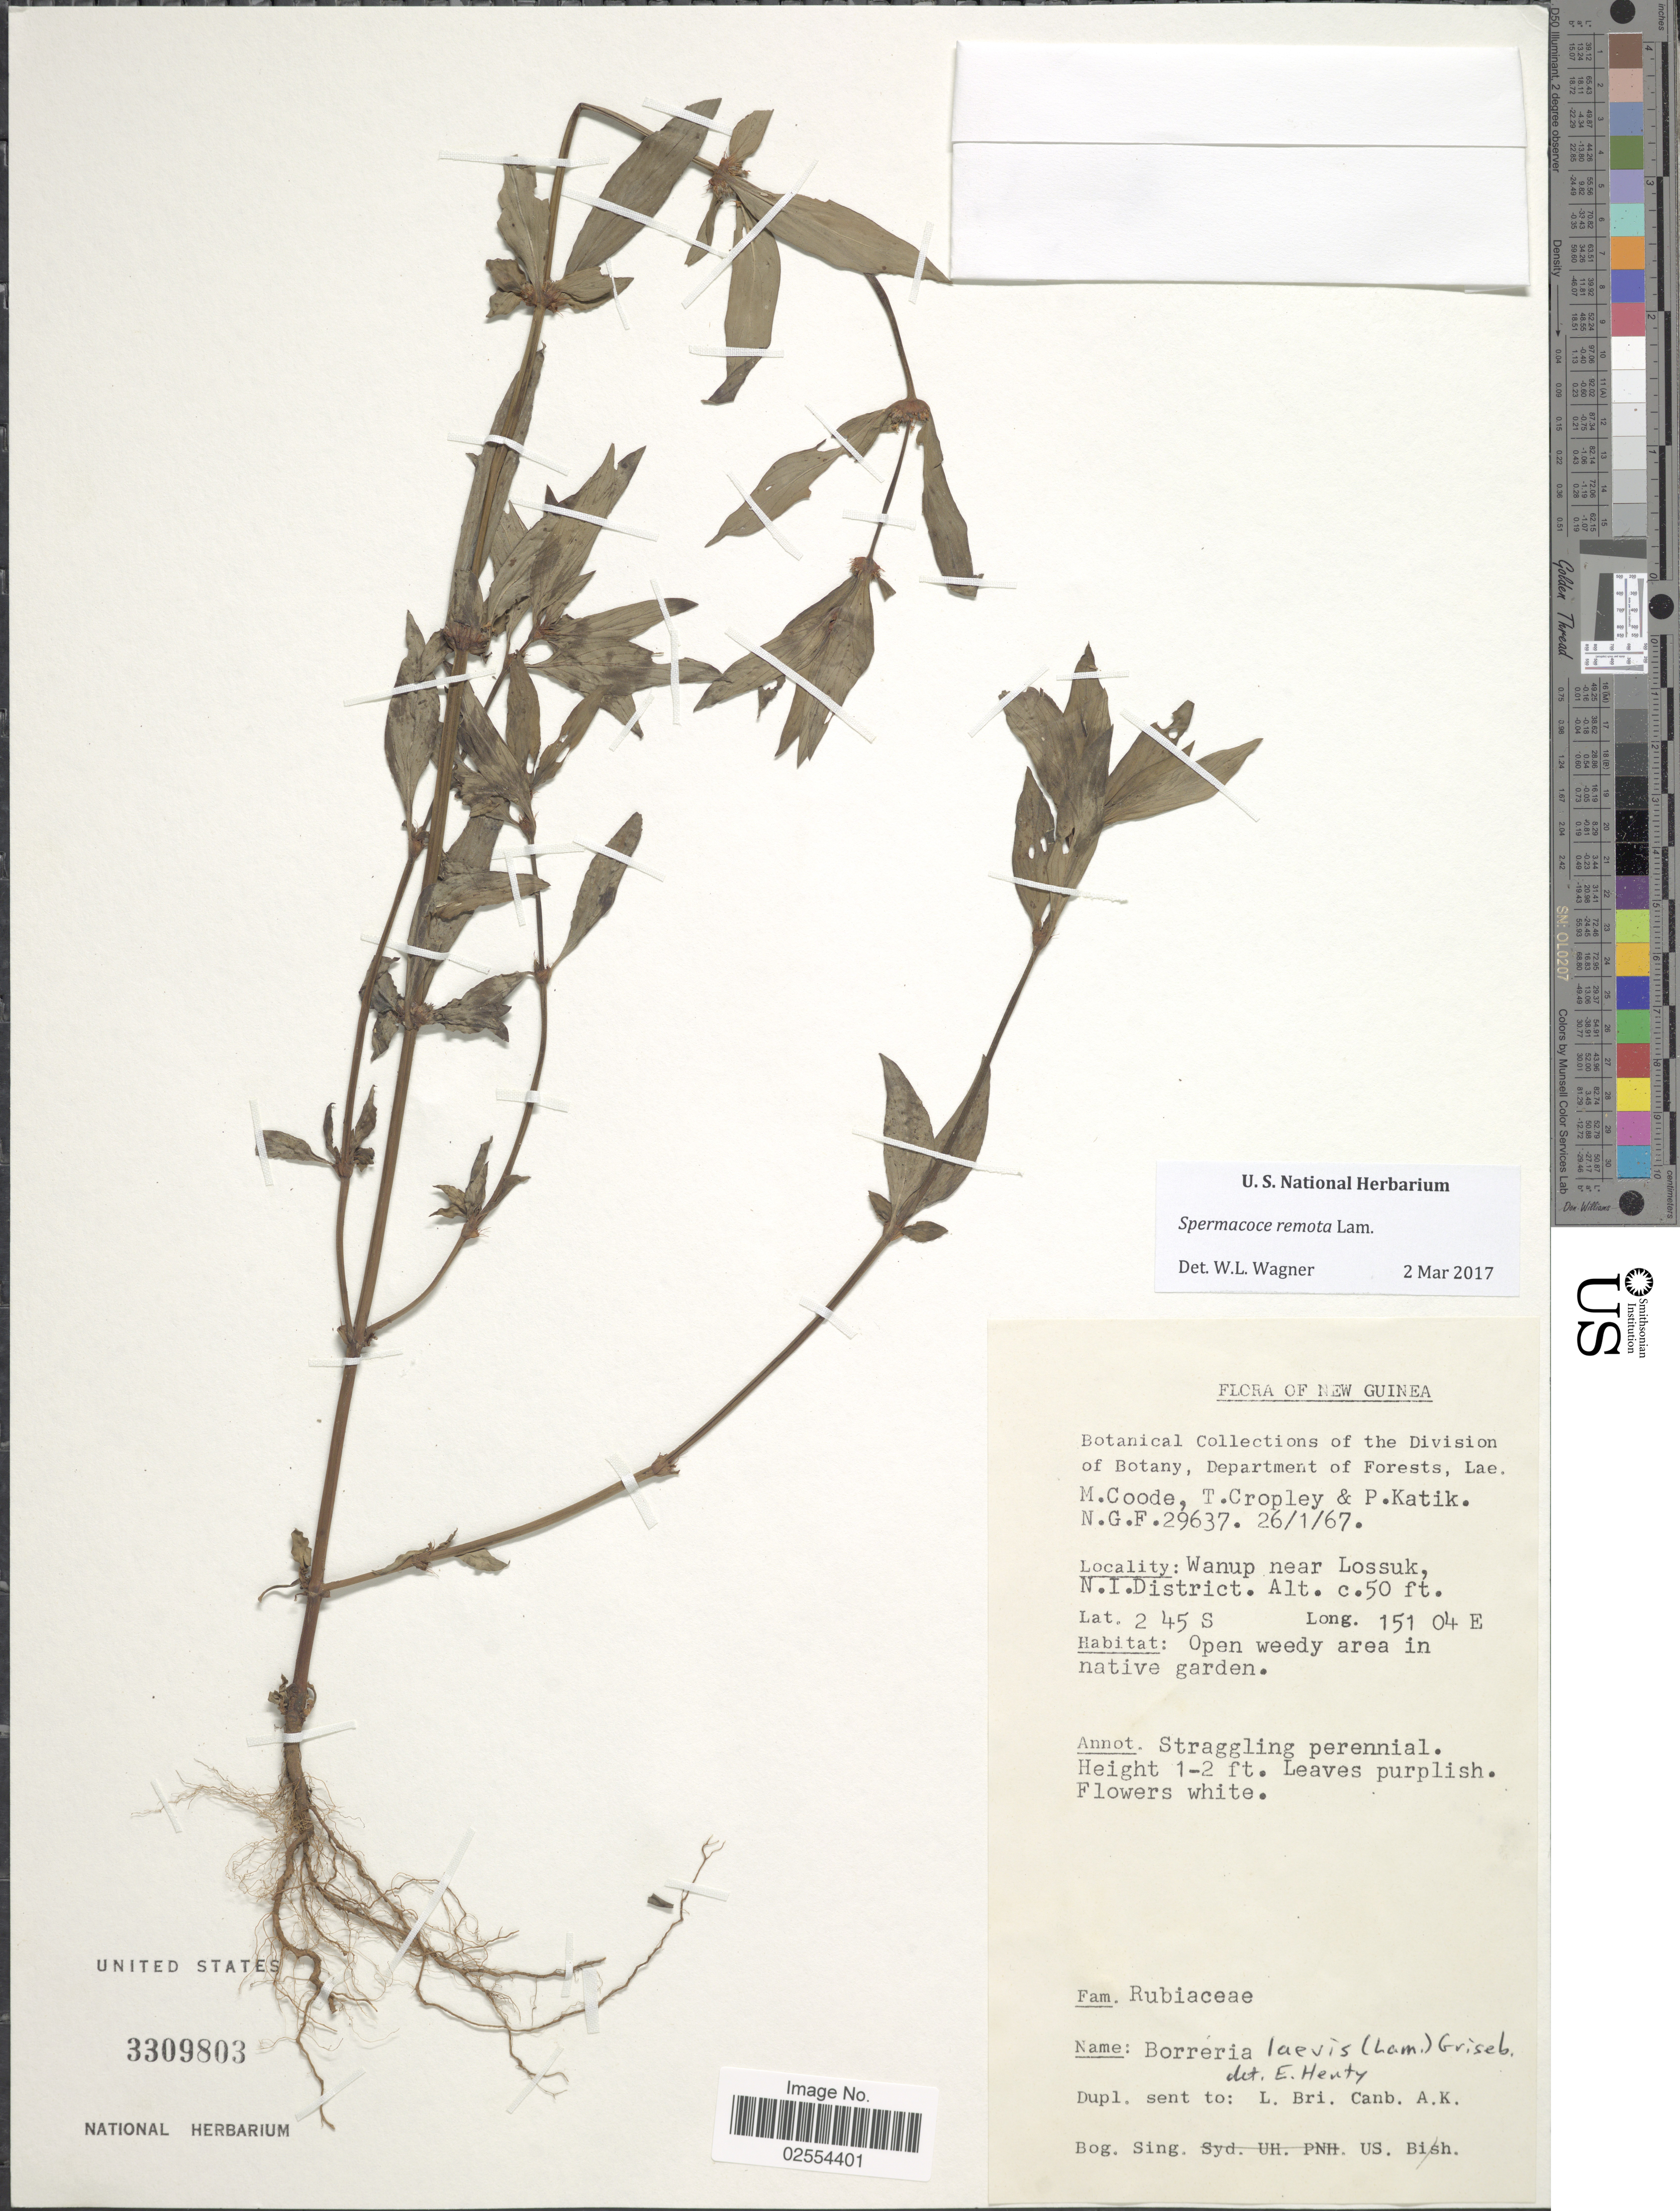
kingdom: Plantae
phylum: Tracheophyta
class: Magnoliopsida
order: Gentianales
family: Rubiaceae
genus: Spermacoce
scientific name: Spermacoce remota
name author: Lam.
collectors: M. Coode, T. Cropley & P. Katik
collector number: N.G.F. 29637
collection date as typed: Transcribed d/m/y: 26/1/67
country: Papua New Guinea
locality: New Guineam Wanup near Lossuk, N.I. District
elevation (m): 15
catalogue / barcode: US 3309803